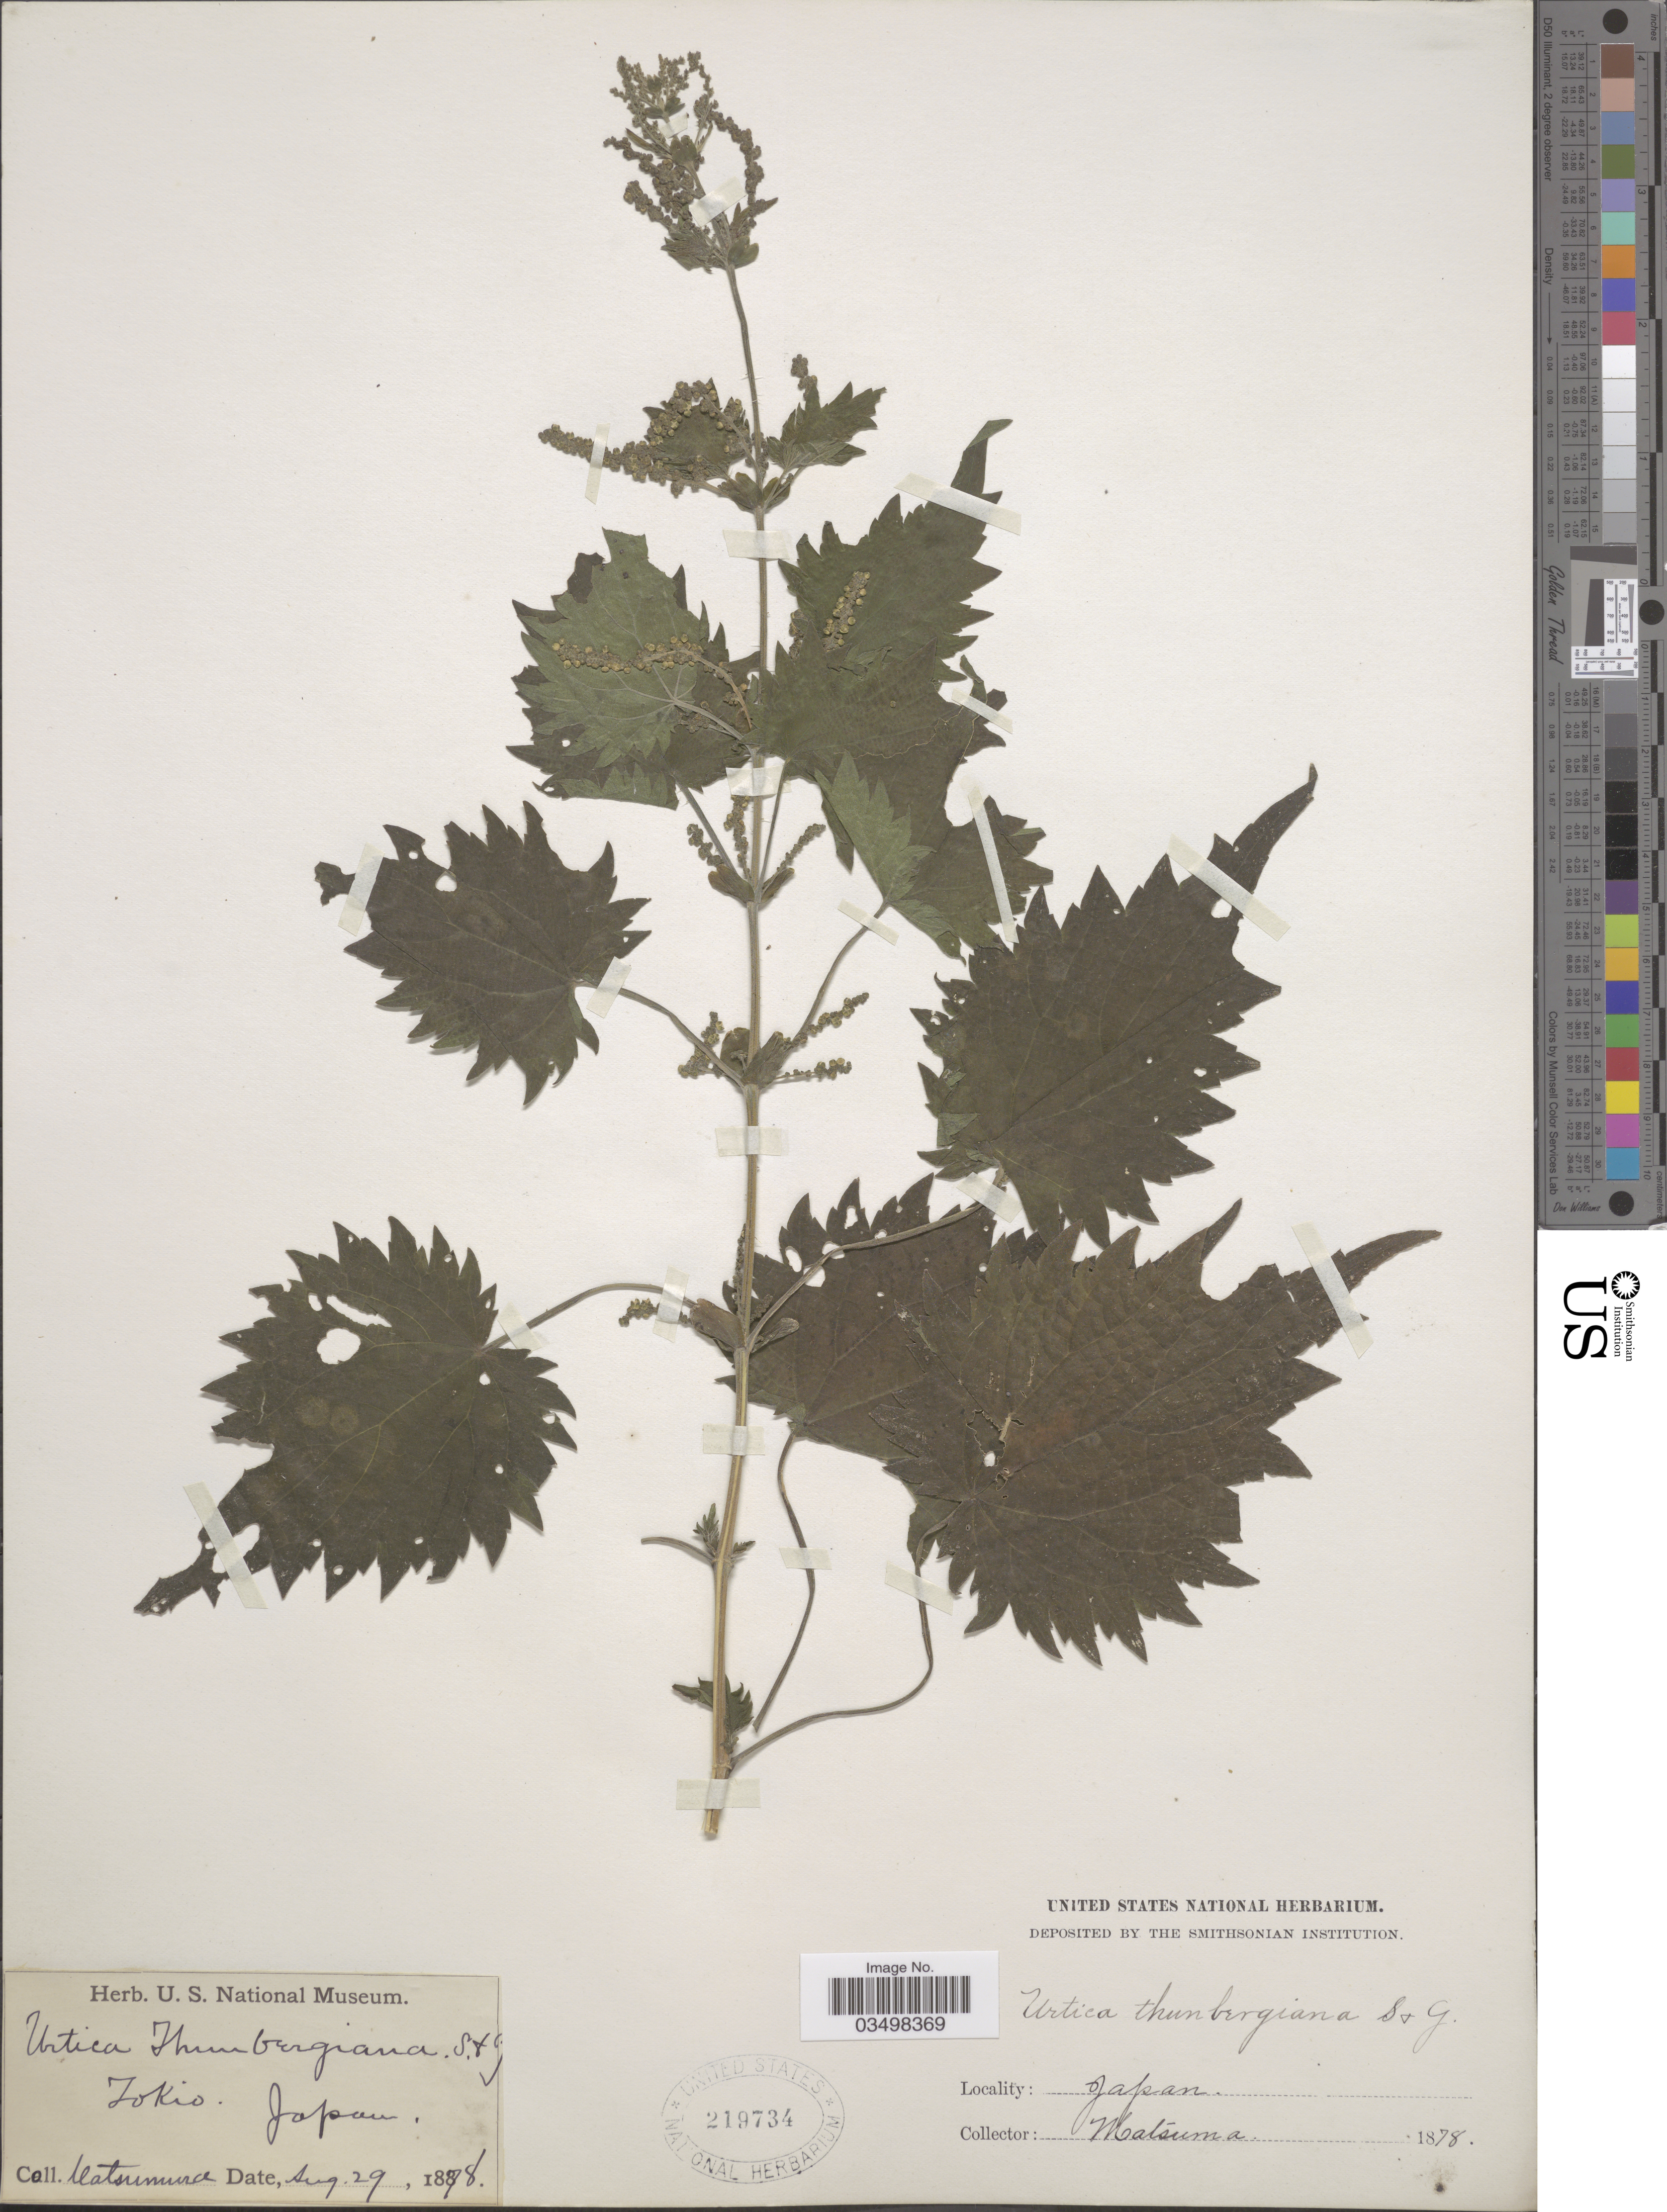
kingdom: Plantae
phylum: Tracheophyta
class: Magnoliopsida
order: Rosales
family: Urticaceae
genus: Urtica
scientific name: Urtica thunbergiana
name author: Siebold & Zucc.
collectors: -- Matsumura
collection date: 1878-08-29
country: Japan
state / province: Tokyo, Federal City of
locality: Tokio.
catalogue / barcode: US 219734